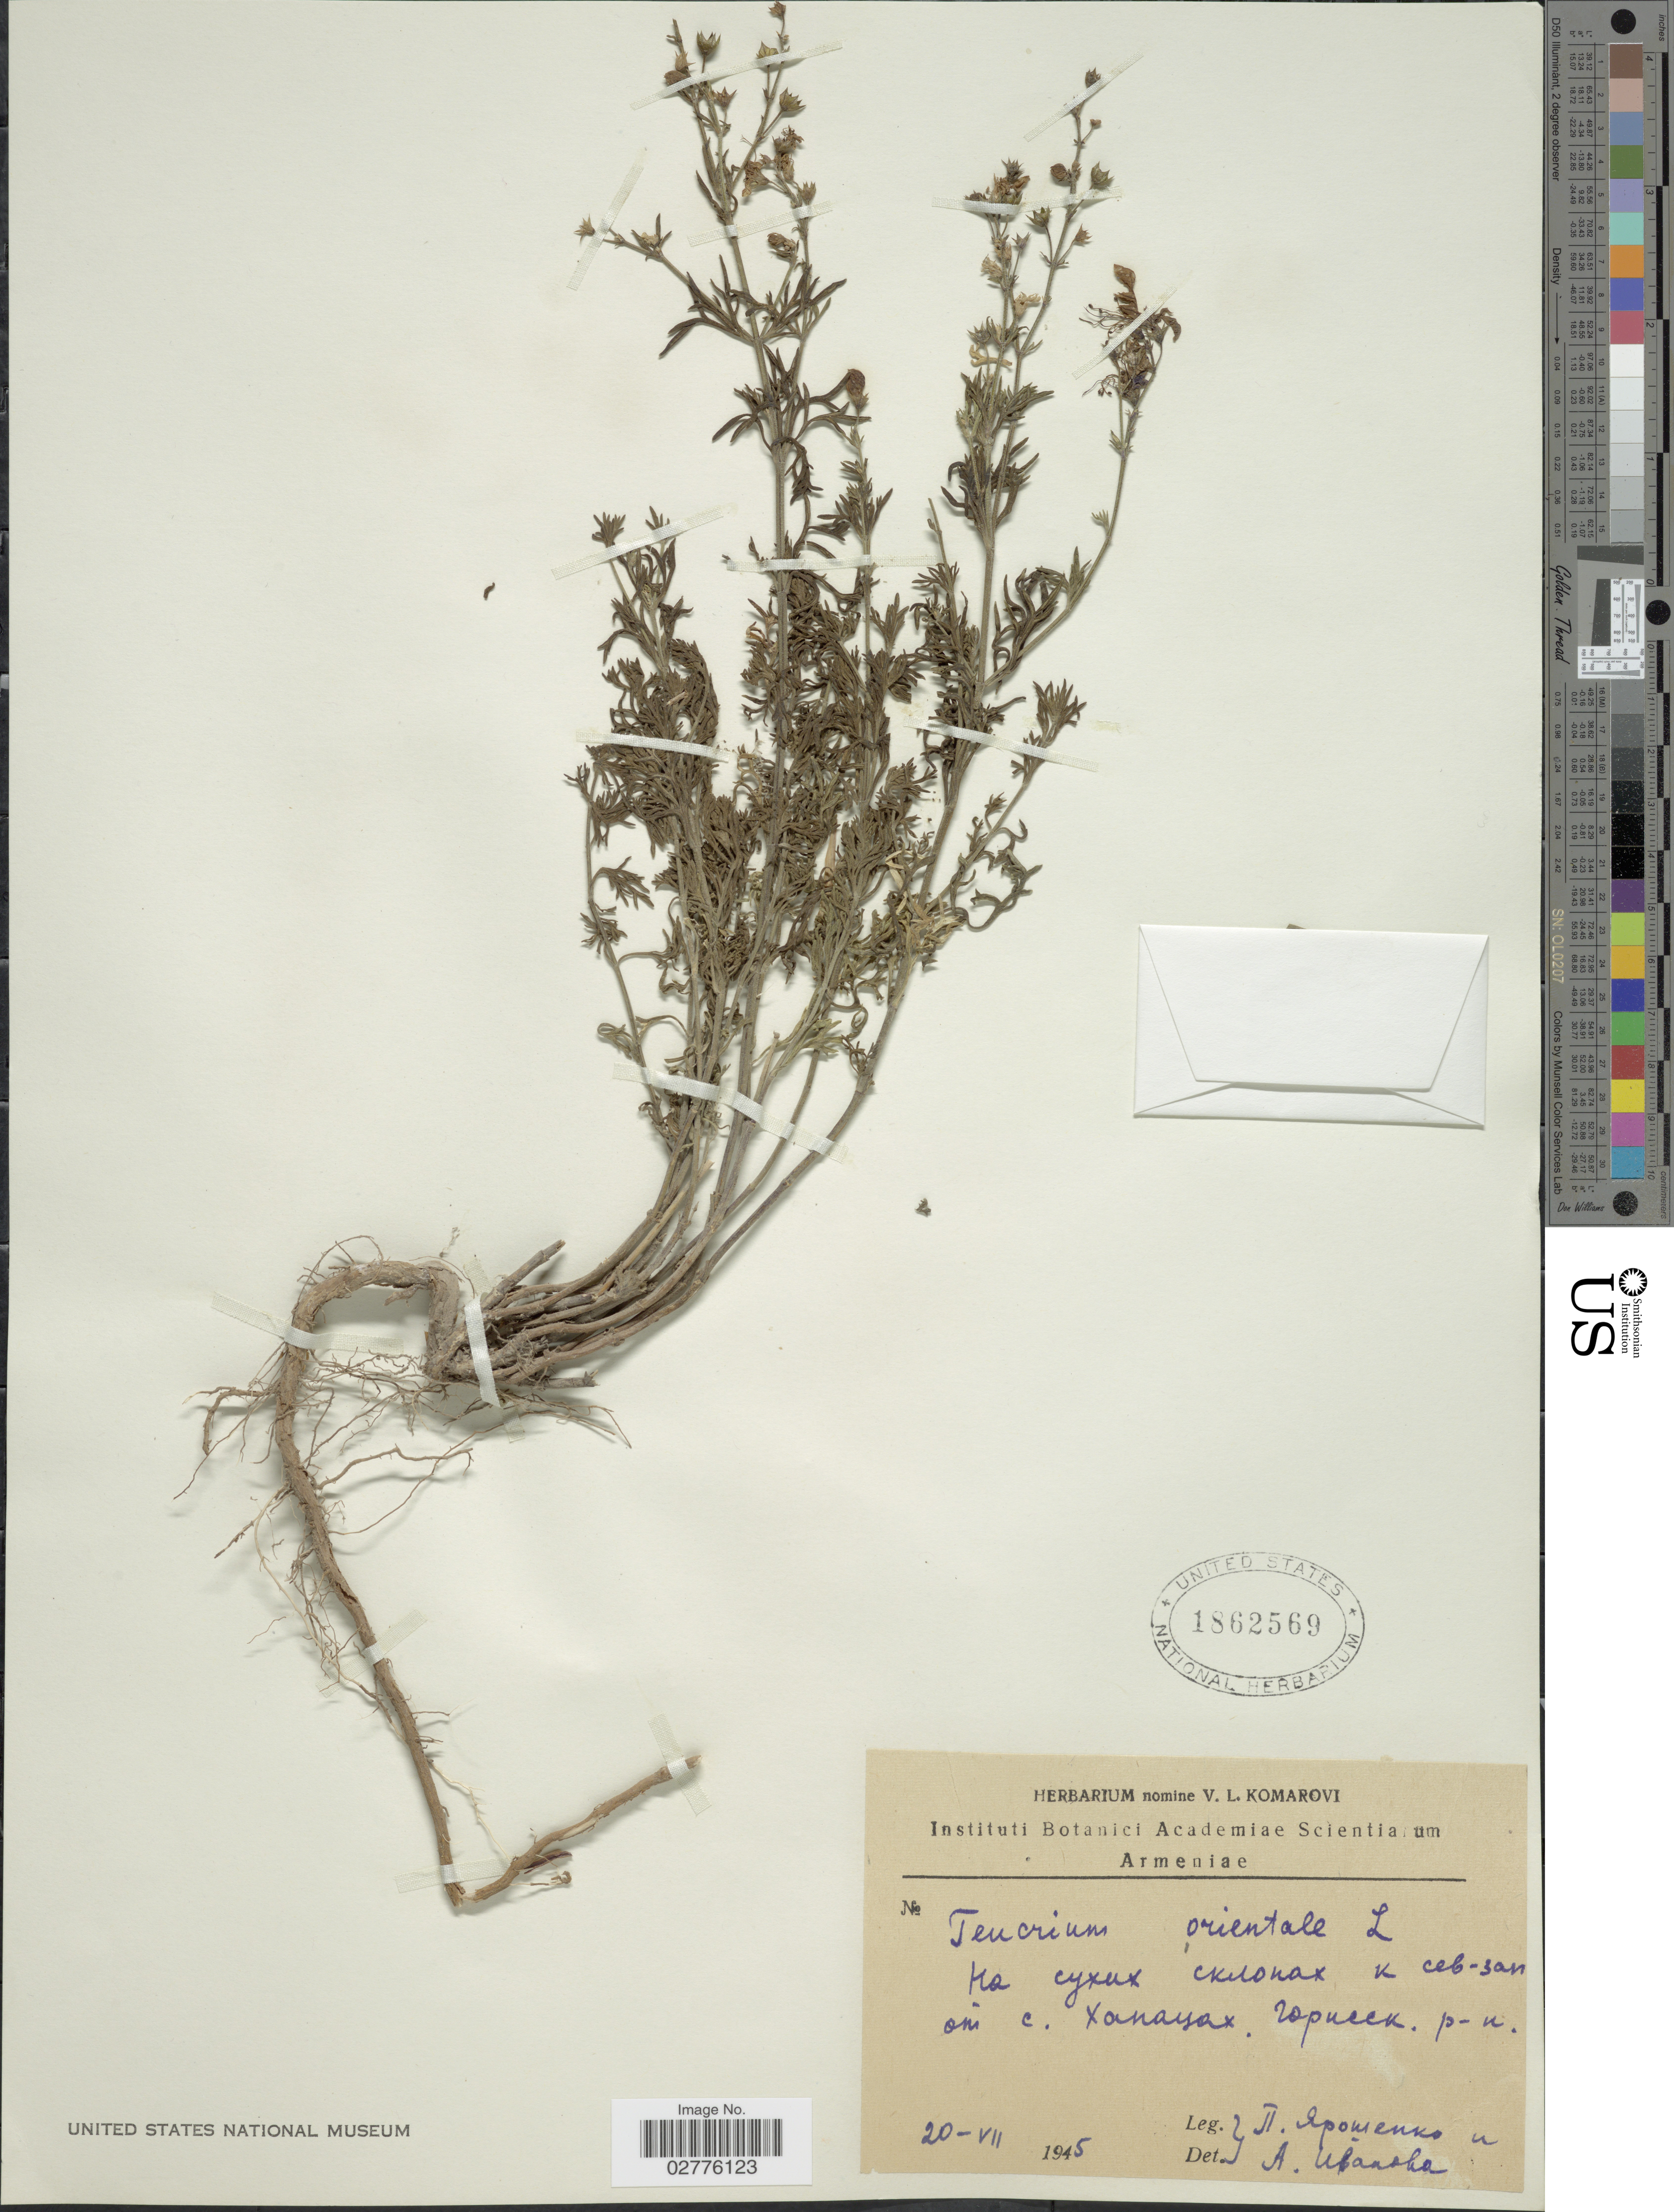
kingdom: Plantae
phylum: Tracheophyta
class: Magnoliopsida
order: Lamiales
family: Lamiaceae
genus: Teucrium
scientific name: Teucrium orientale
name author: L.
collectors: Collector illegible & Collector illegible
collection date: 1945-07-20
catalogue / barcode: US 1862569